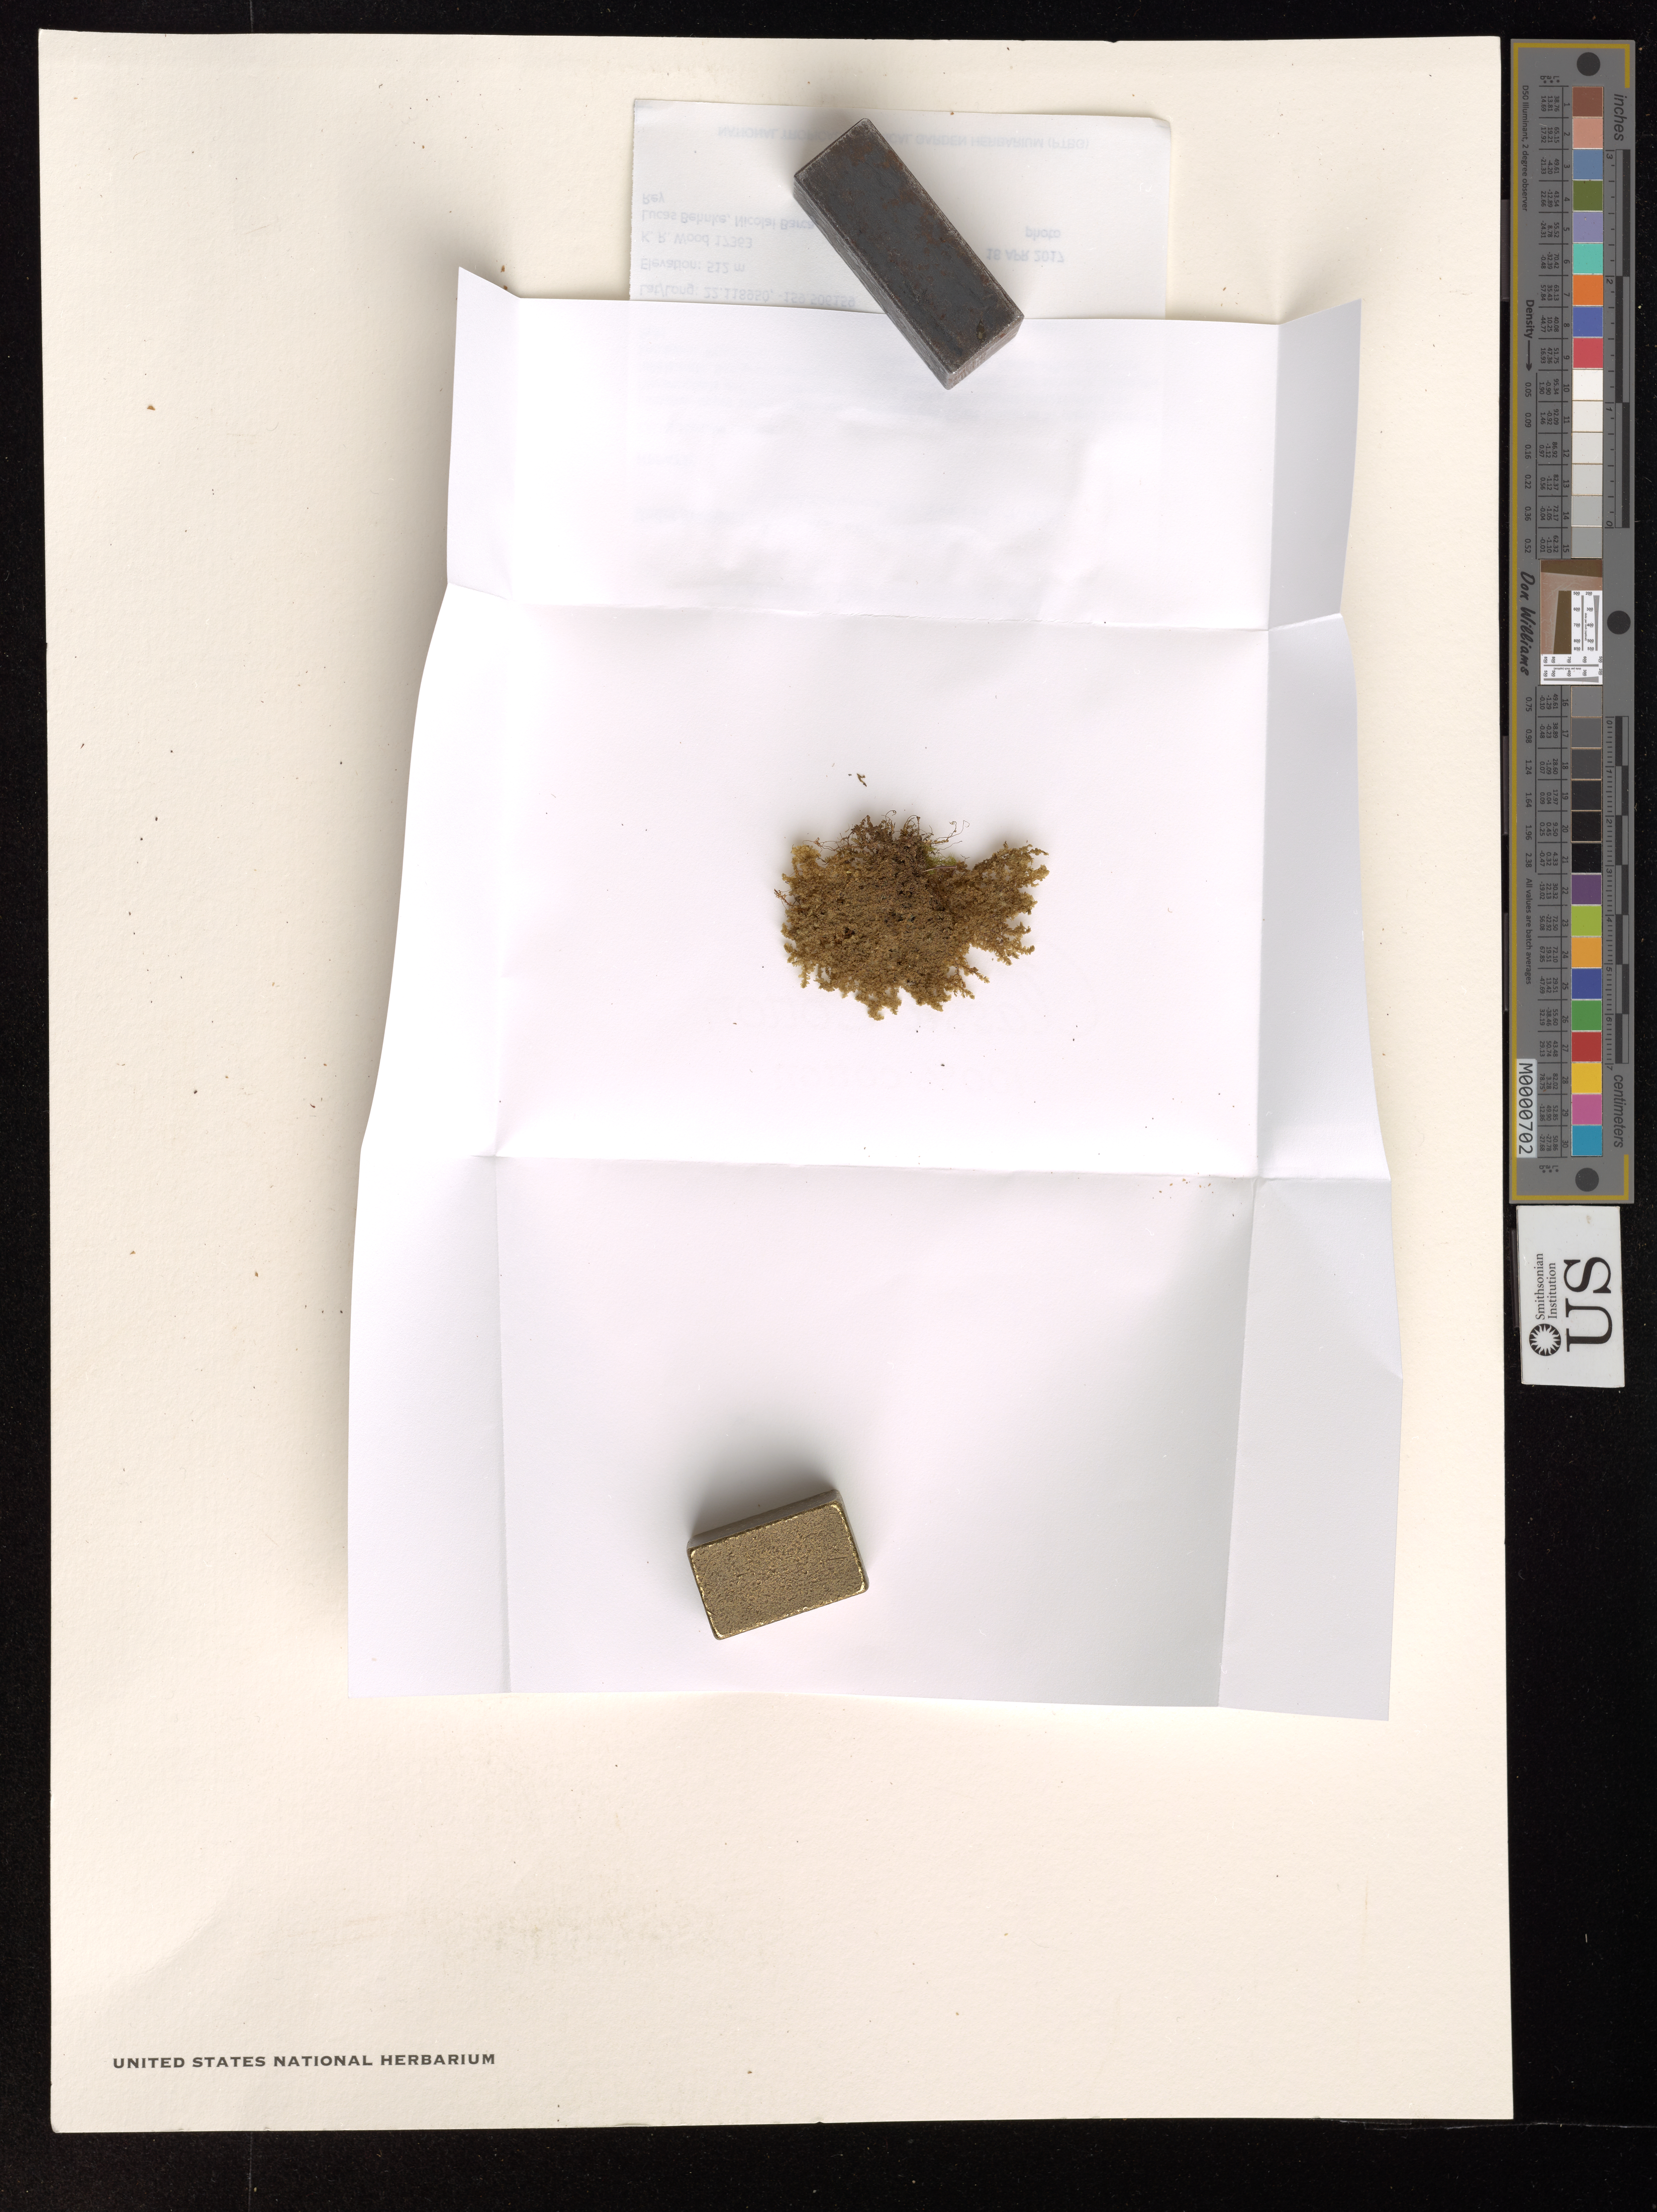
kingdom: Plantae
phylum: Marchantiophyta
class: Jungermanniopsida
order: Porellales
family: Radulaceae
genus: Radula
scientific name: Radula cordata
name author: Mitt.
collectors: K. R. Wood, L. Behnke, N. Barca & C. Statler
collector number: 17363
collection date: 2017-04-18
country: United States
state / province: Hawaii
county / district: Kauai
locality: The Hawaiian Islands. Kauai Hanalei District. Lumahai, upper valley.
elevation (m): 512